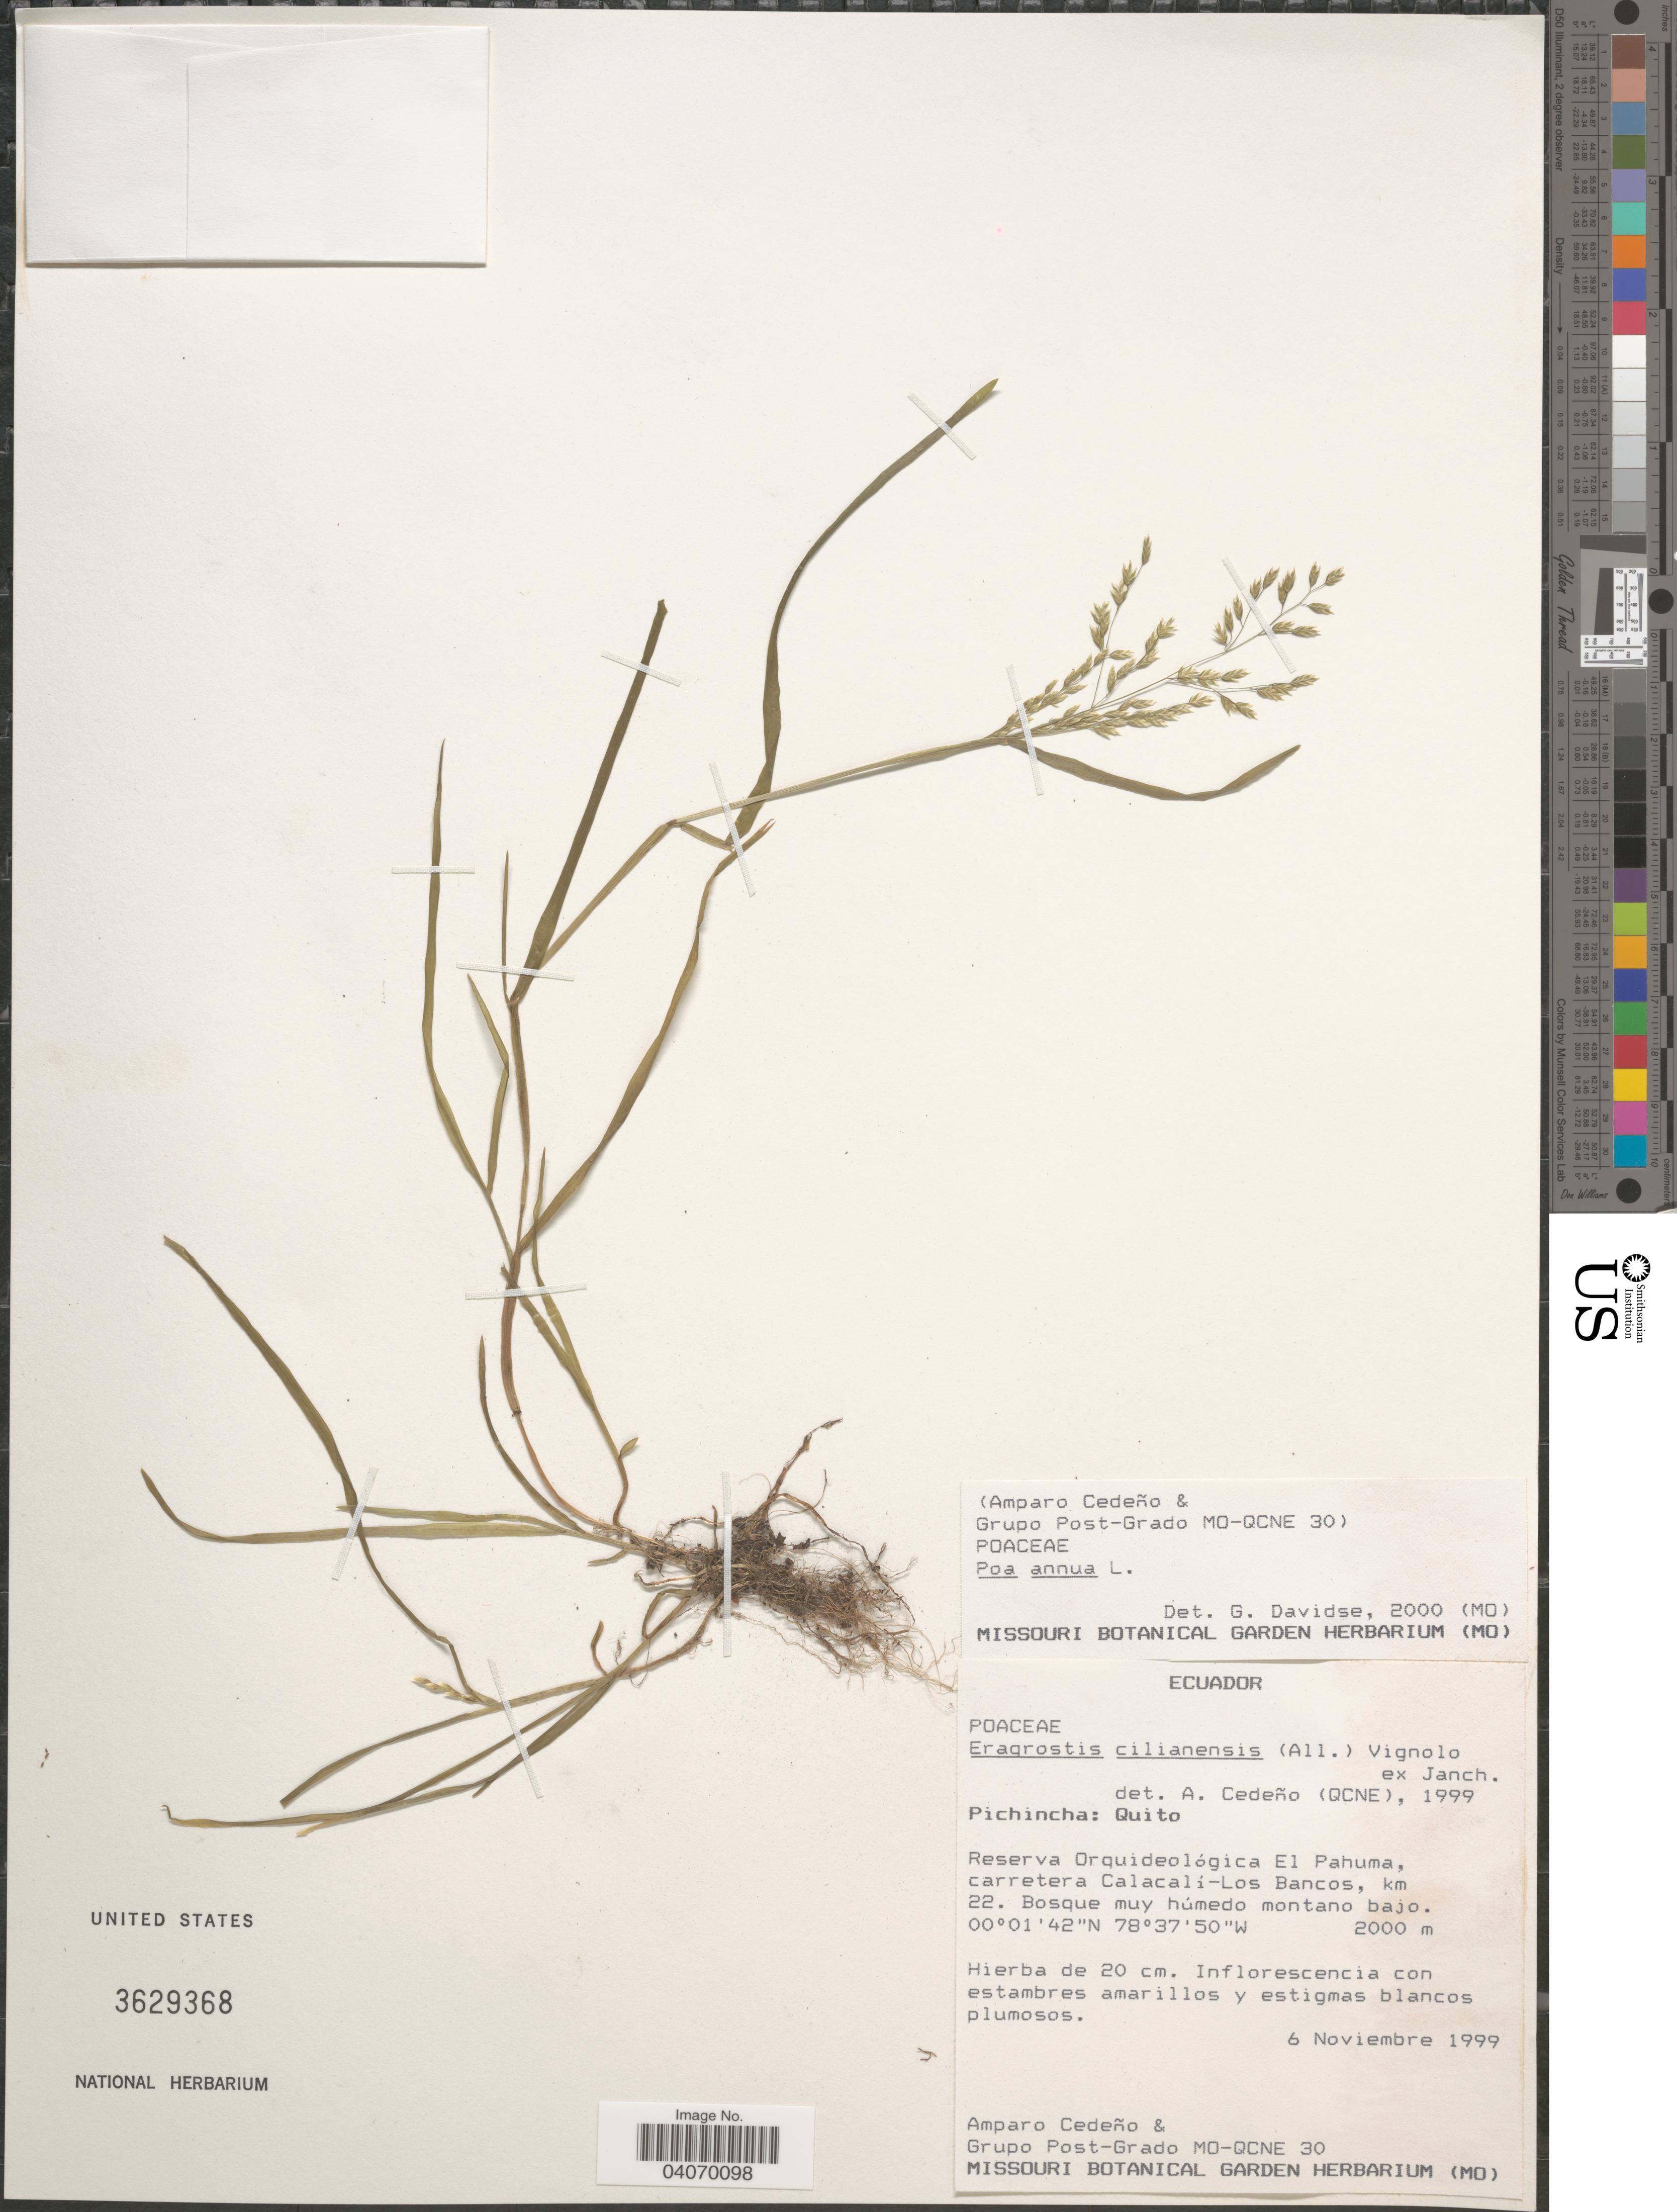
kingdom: Plantae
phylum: Tracheophyta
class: Liliopsida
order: Poales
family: Poaceae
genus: Poa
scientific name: Poa annua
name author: L.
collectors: A. Cedeño & Grupo Post-Grado MO-QCNE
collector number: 30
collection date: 1999-11-06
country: Ecuador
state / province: Pichincha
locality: Quito. Reserva Orquideológica El Pahuma, carretera Calacalí-Los Bancos, km 22. Bosque muy húmedo montano bajo.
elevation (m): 2000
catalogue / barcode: US 3629368